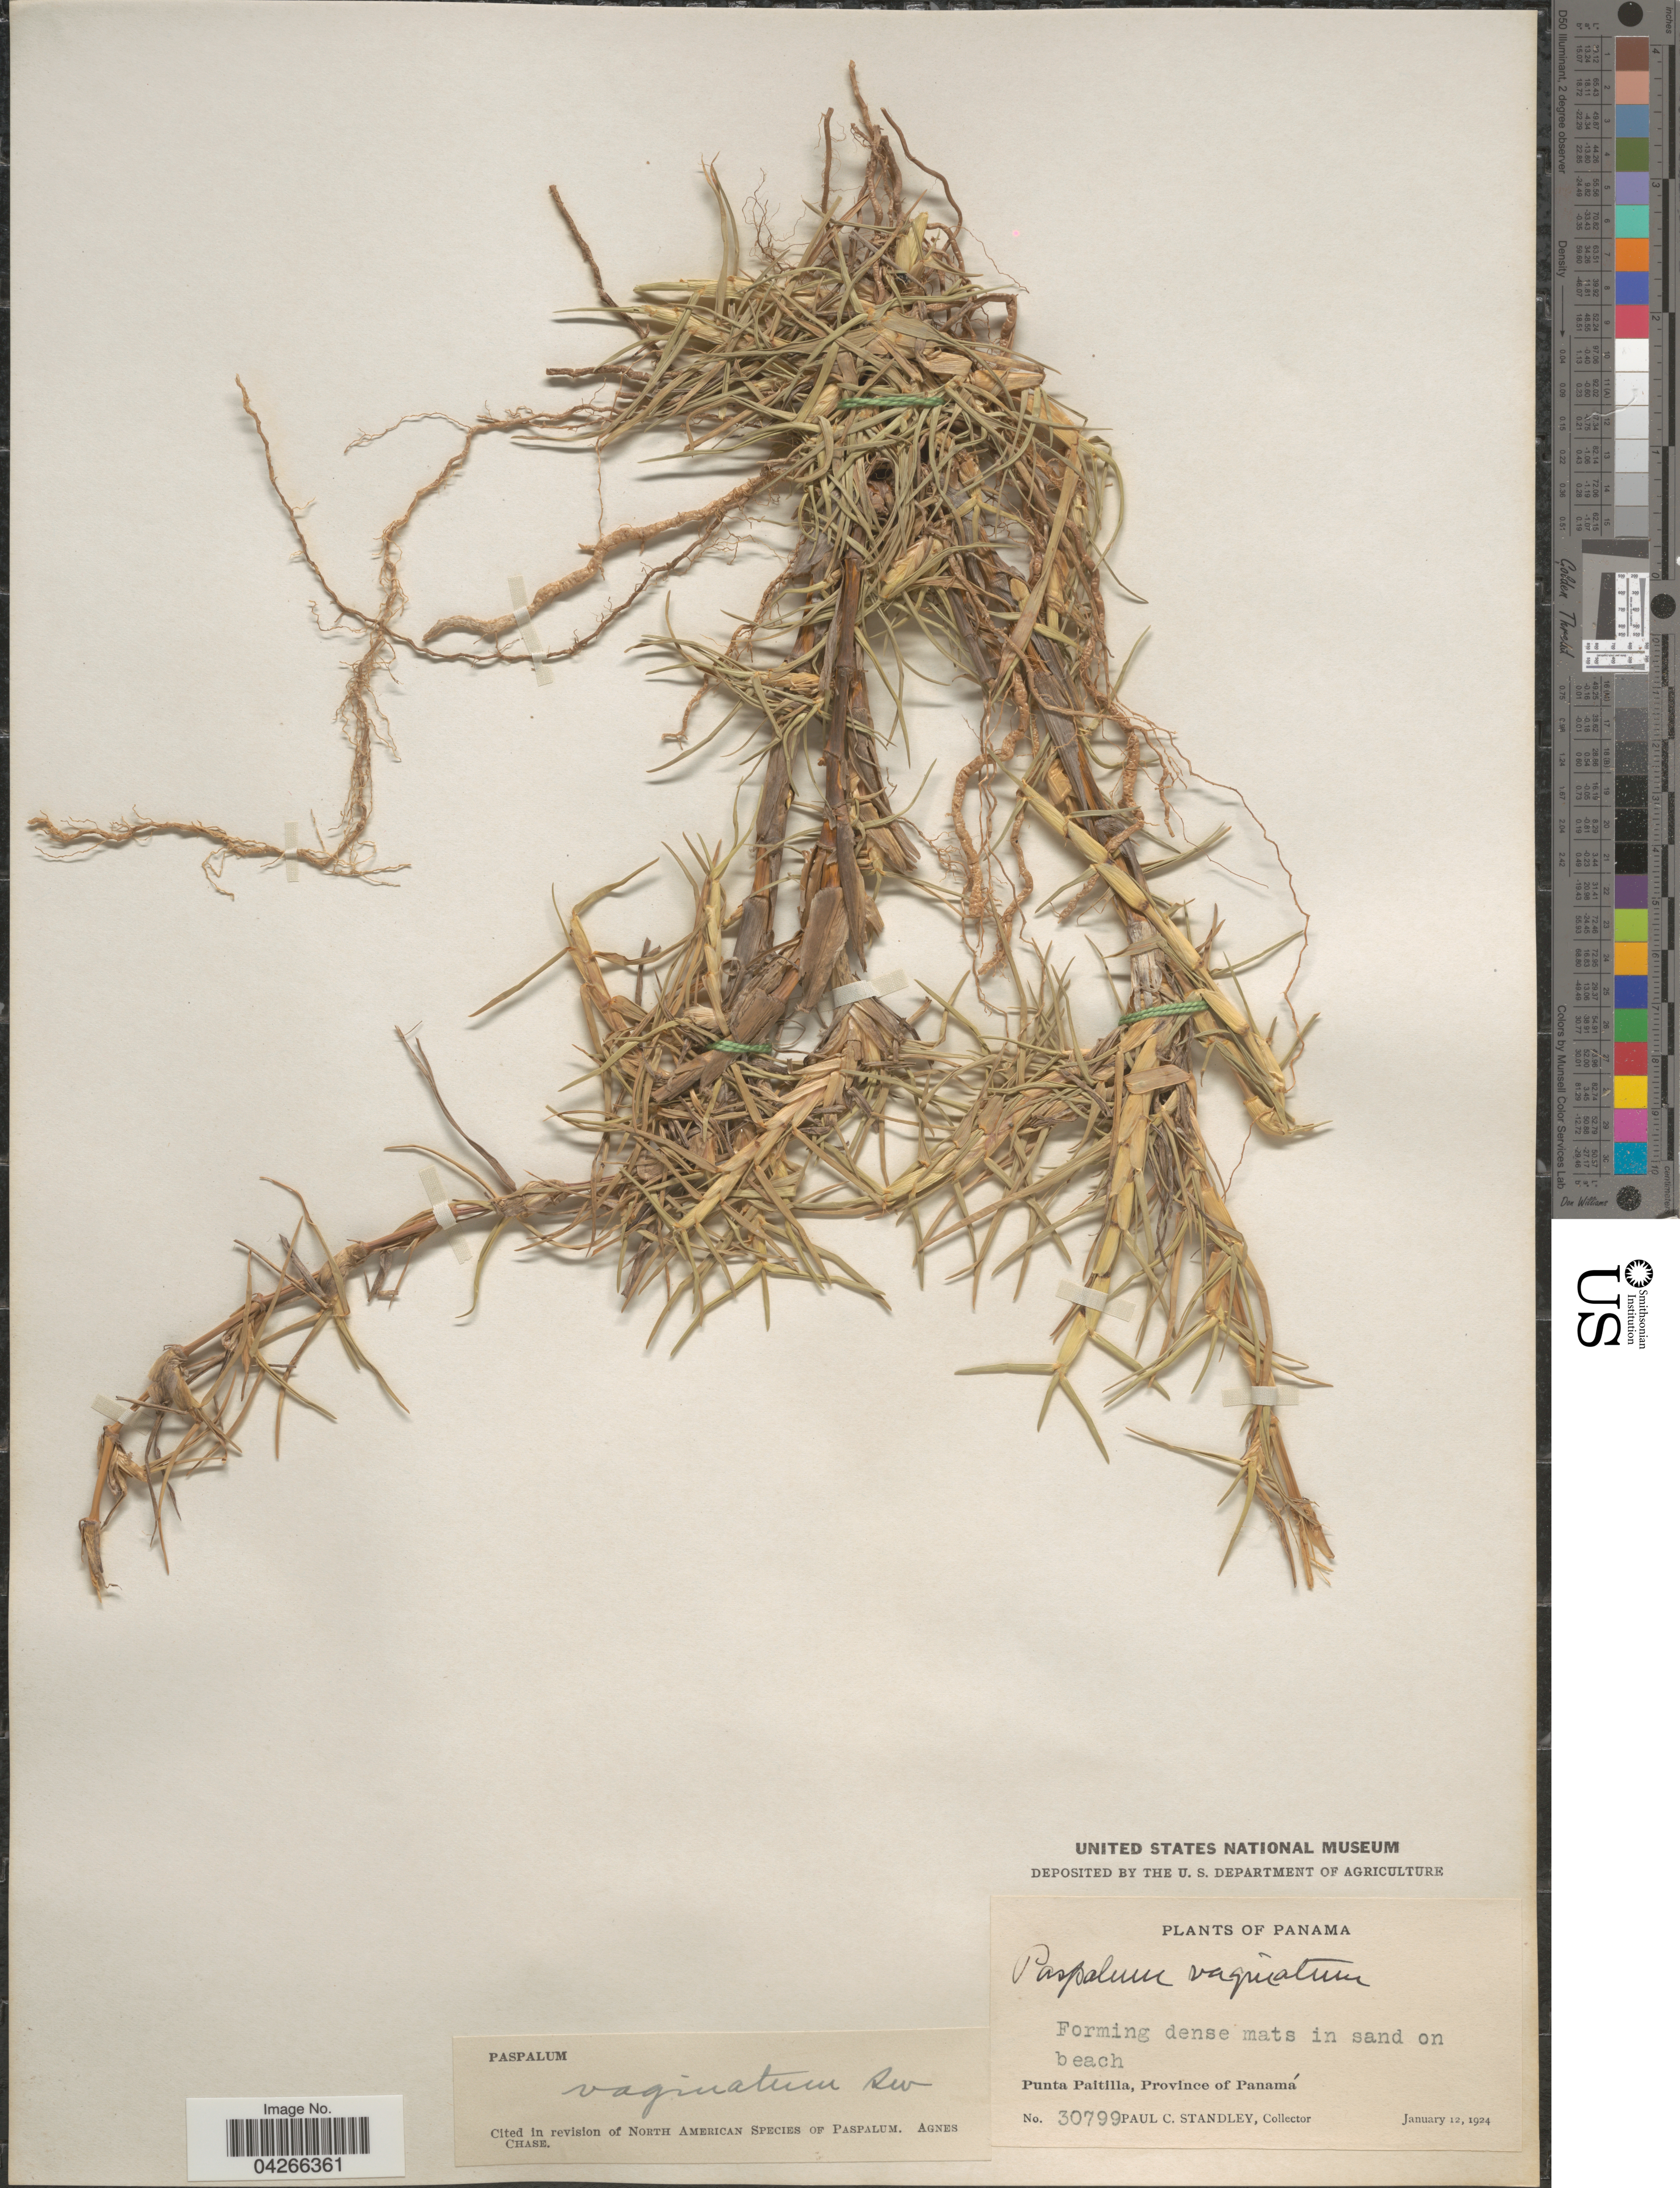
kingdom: Plantae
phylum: Tracheophyta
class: Liliopsida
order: Poales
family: Poaceae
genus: Paspalum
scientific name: Paspalum distichum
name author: L.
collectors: P. C. Standley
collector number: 30799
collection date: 1924-01-12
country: Panama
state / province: Panamá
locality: Punta Paitilla.